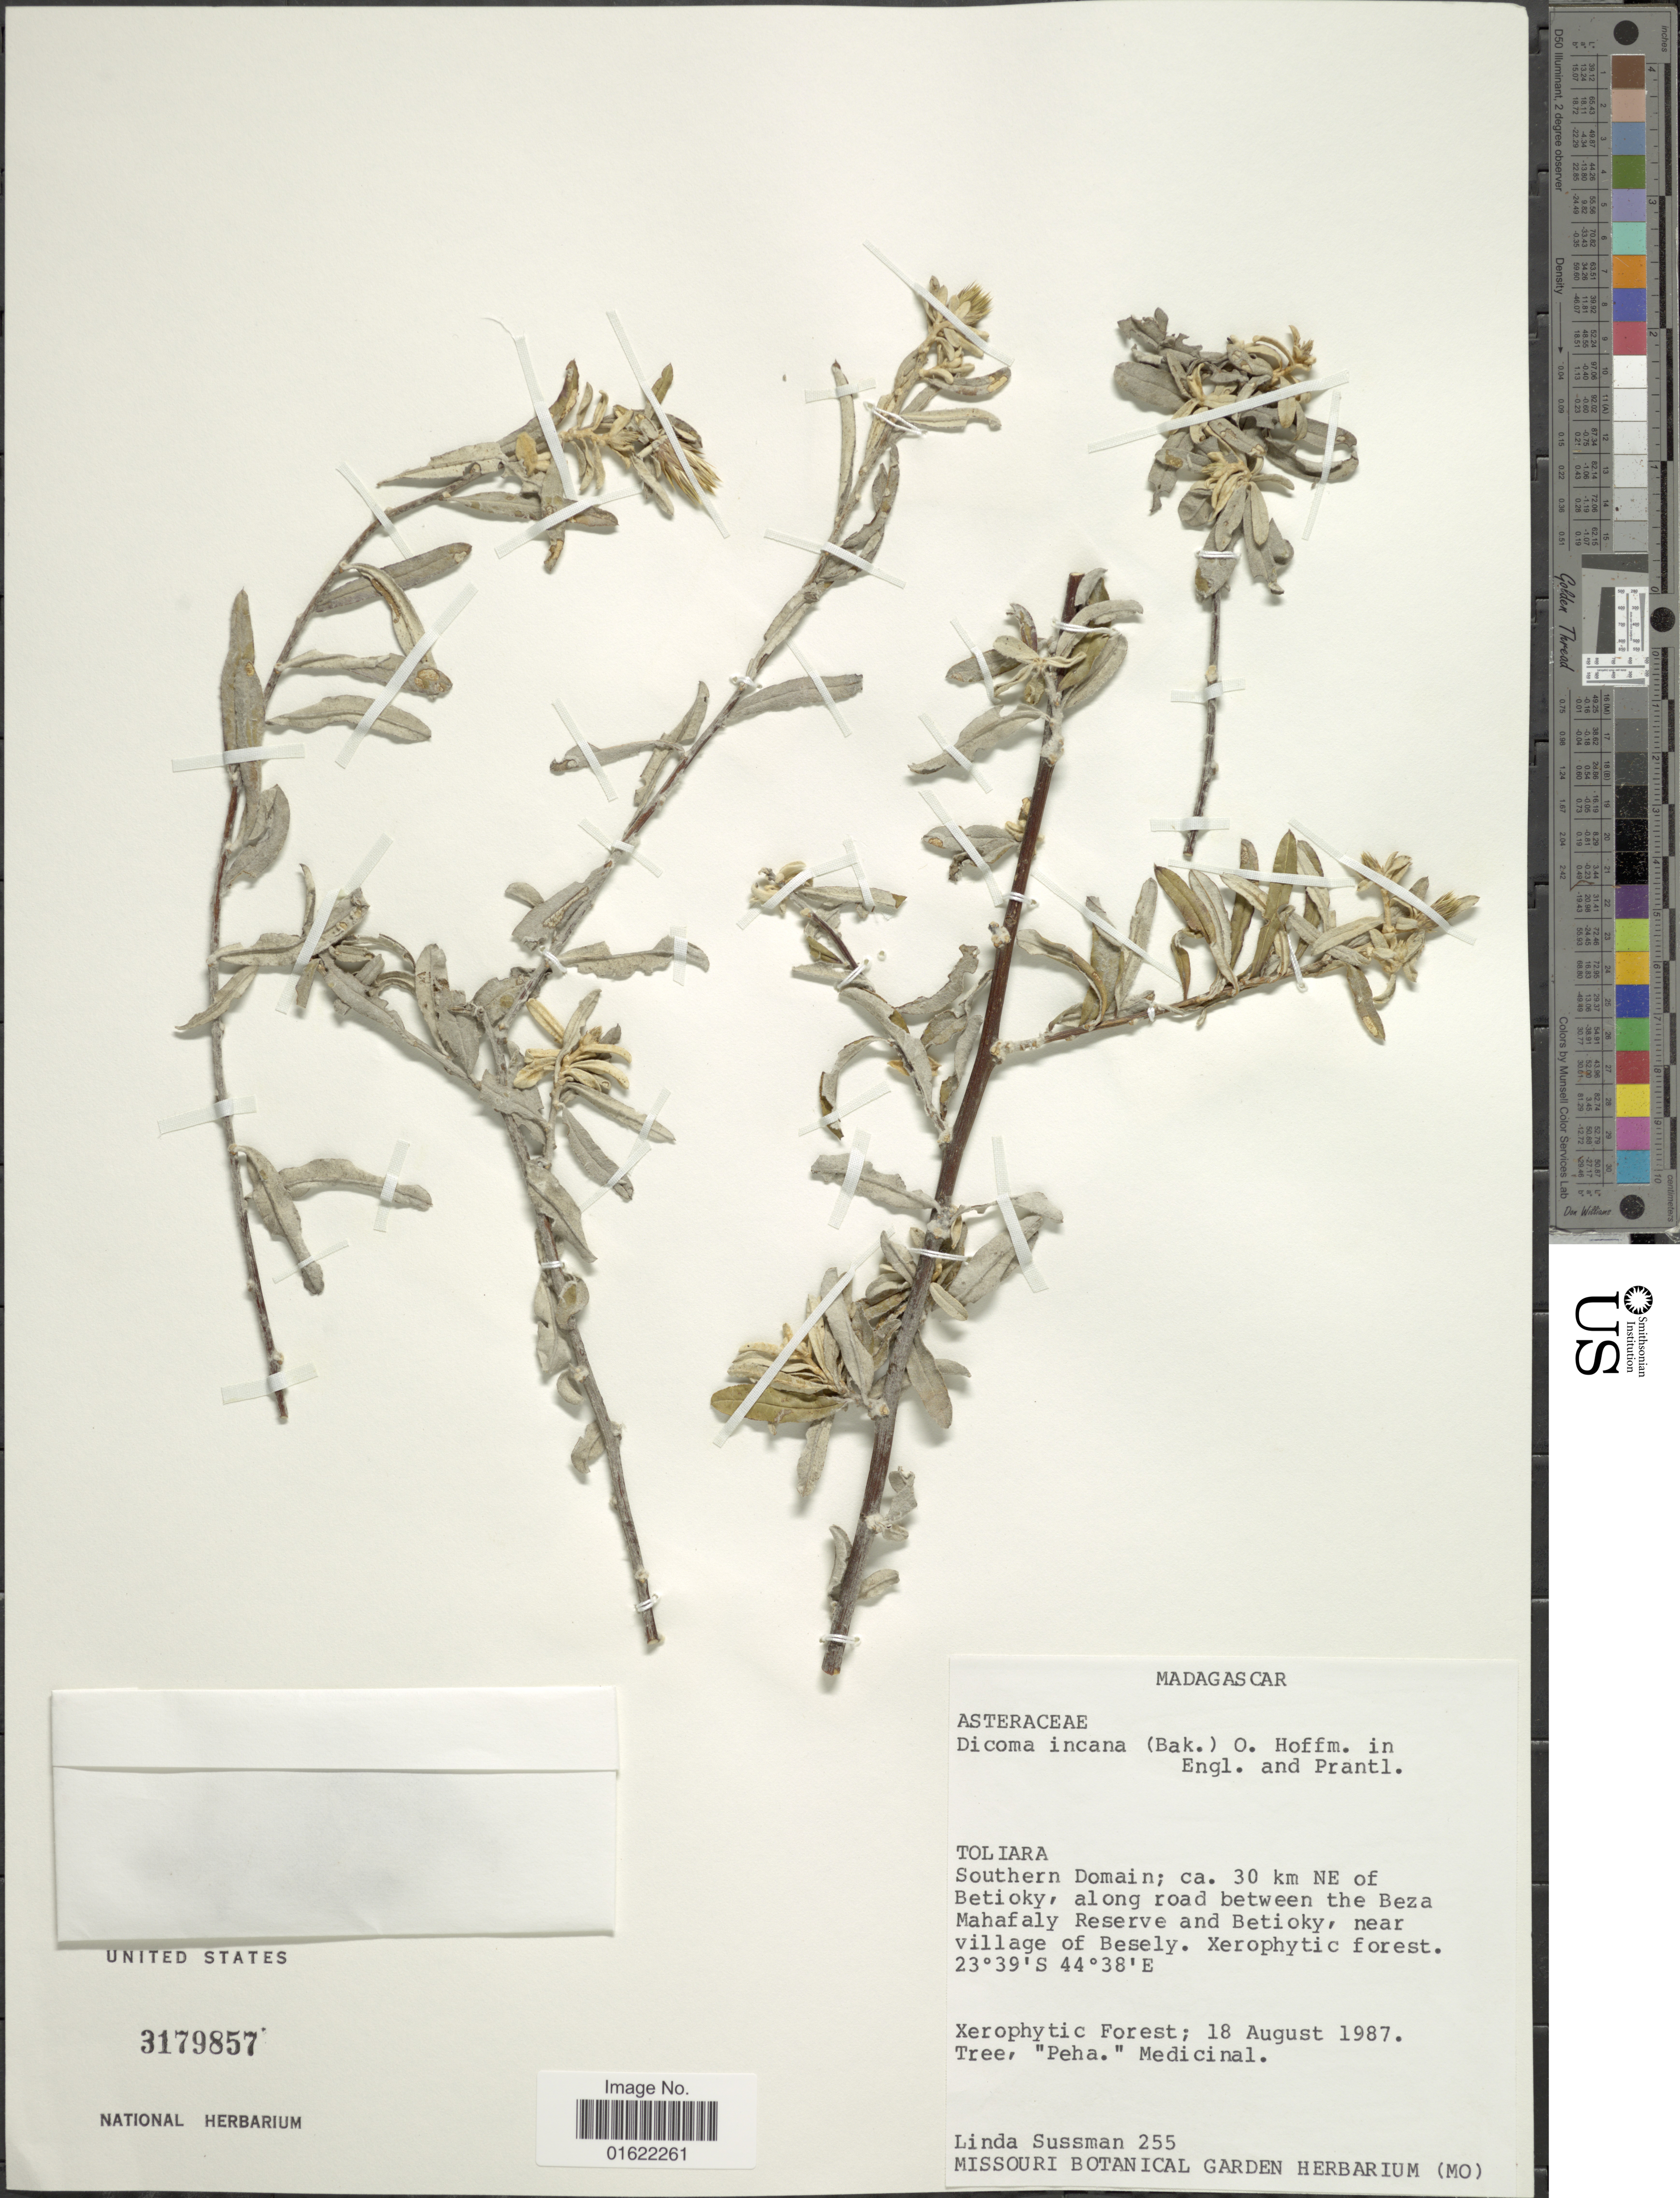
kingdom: Plantae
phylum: Tracheophyta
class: Magnoliopsida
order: Asterales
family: Asteraceae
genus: Dicoma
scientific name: Dicoma incana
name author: O. Hoffm.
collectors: L. Sussman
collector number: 255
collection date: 1987-08-18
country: Madagascar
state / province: Atsimo-Atsinanana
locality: Southern Domain; 30 km NE of Betioky, along road between the Beza Mahafaly Reserv and Betioky, near village of Besely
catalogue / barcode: US 3179857